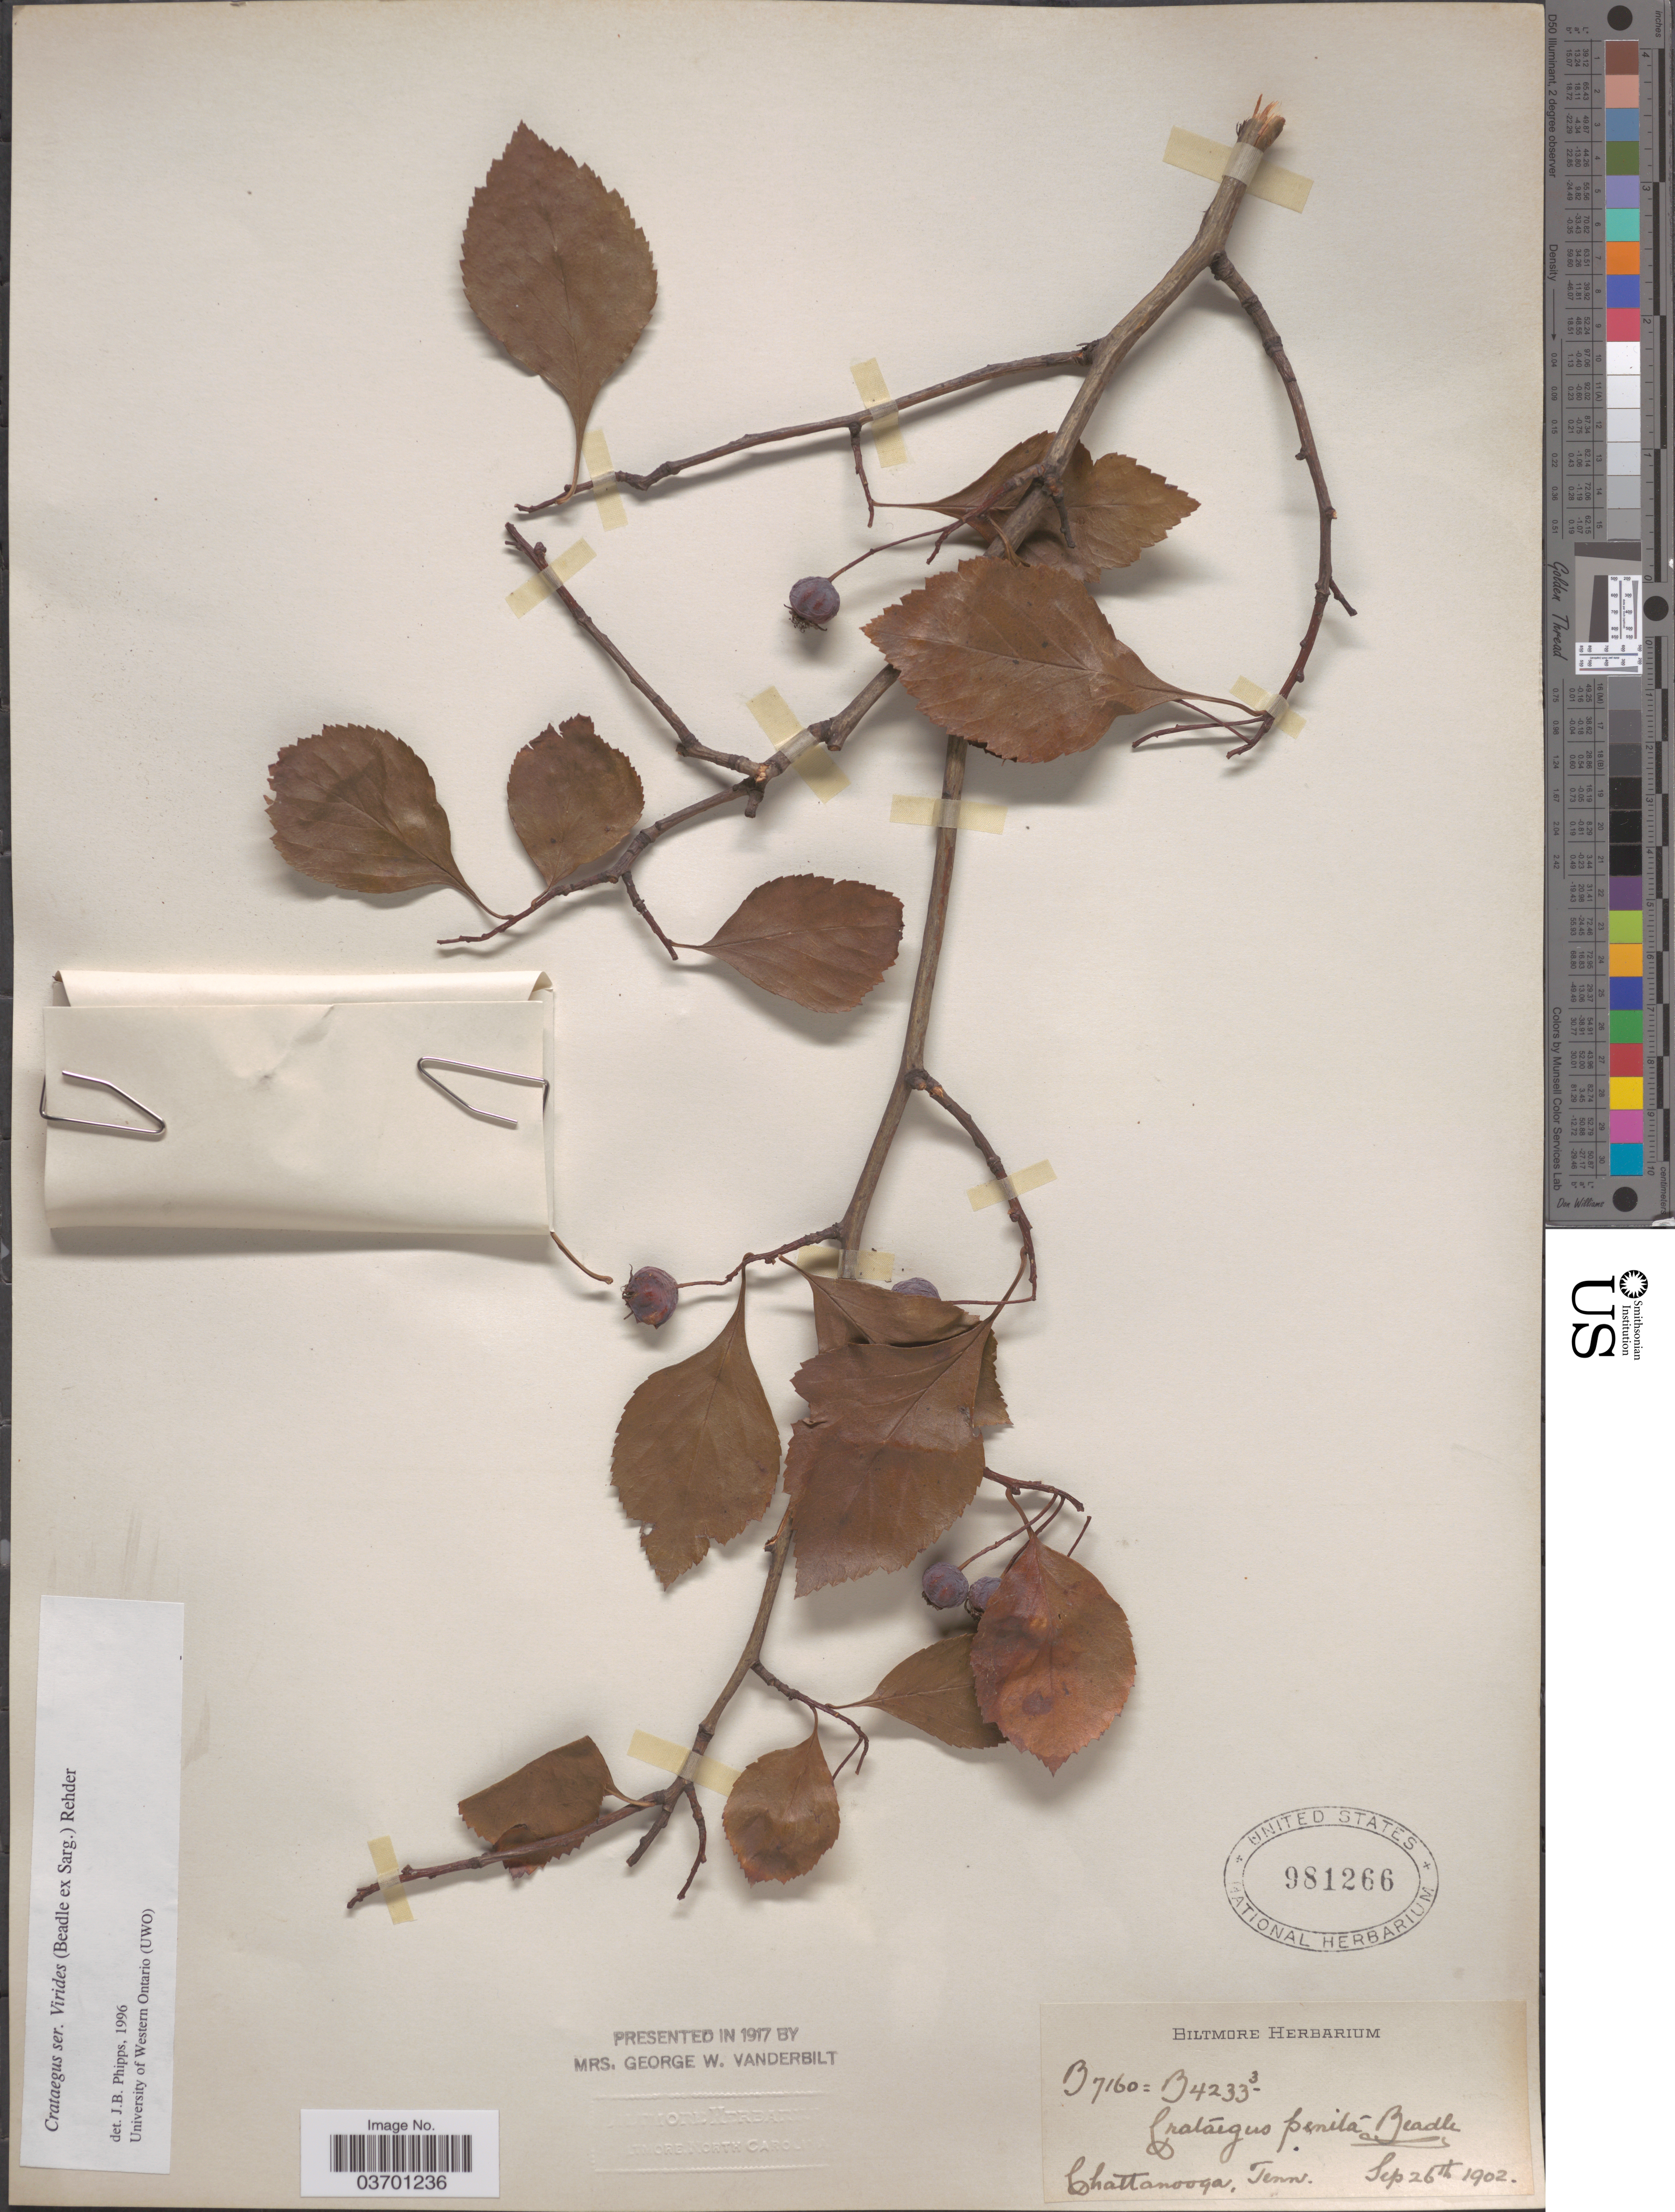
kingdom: Plantae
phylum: Tracheophyta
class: Magnoliopsida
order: Rosales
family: Rosaceae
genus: Crataegus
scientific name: Crataegus penita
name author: Beadle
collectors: ex herb. Biltmore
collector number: B7160=B4233/3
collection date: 1902-09-26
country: United States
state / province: Tennessee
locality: Chattanooga.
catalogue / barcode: US 981266